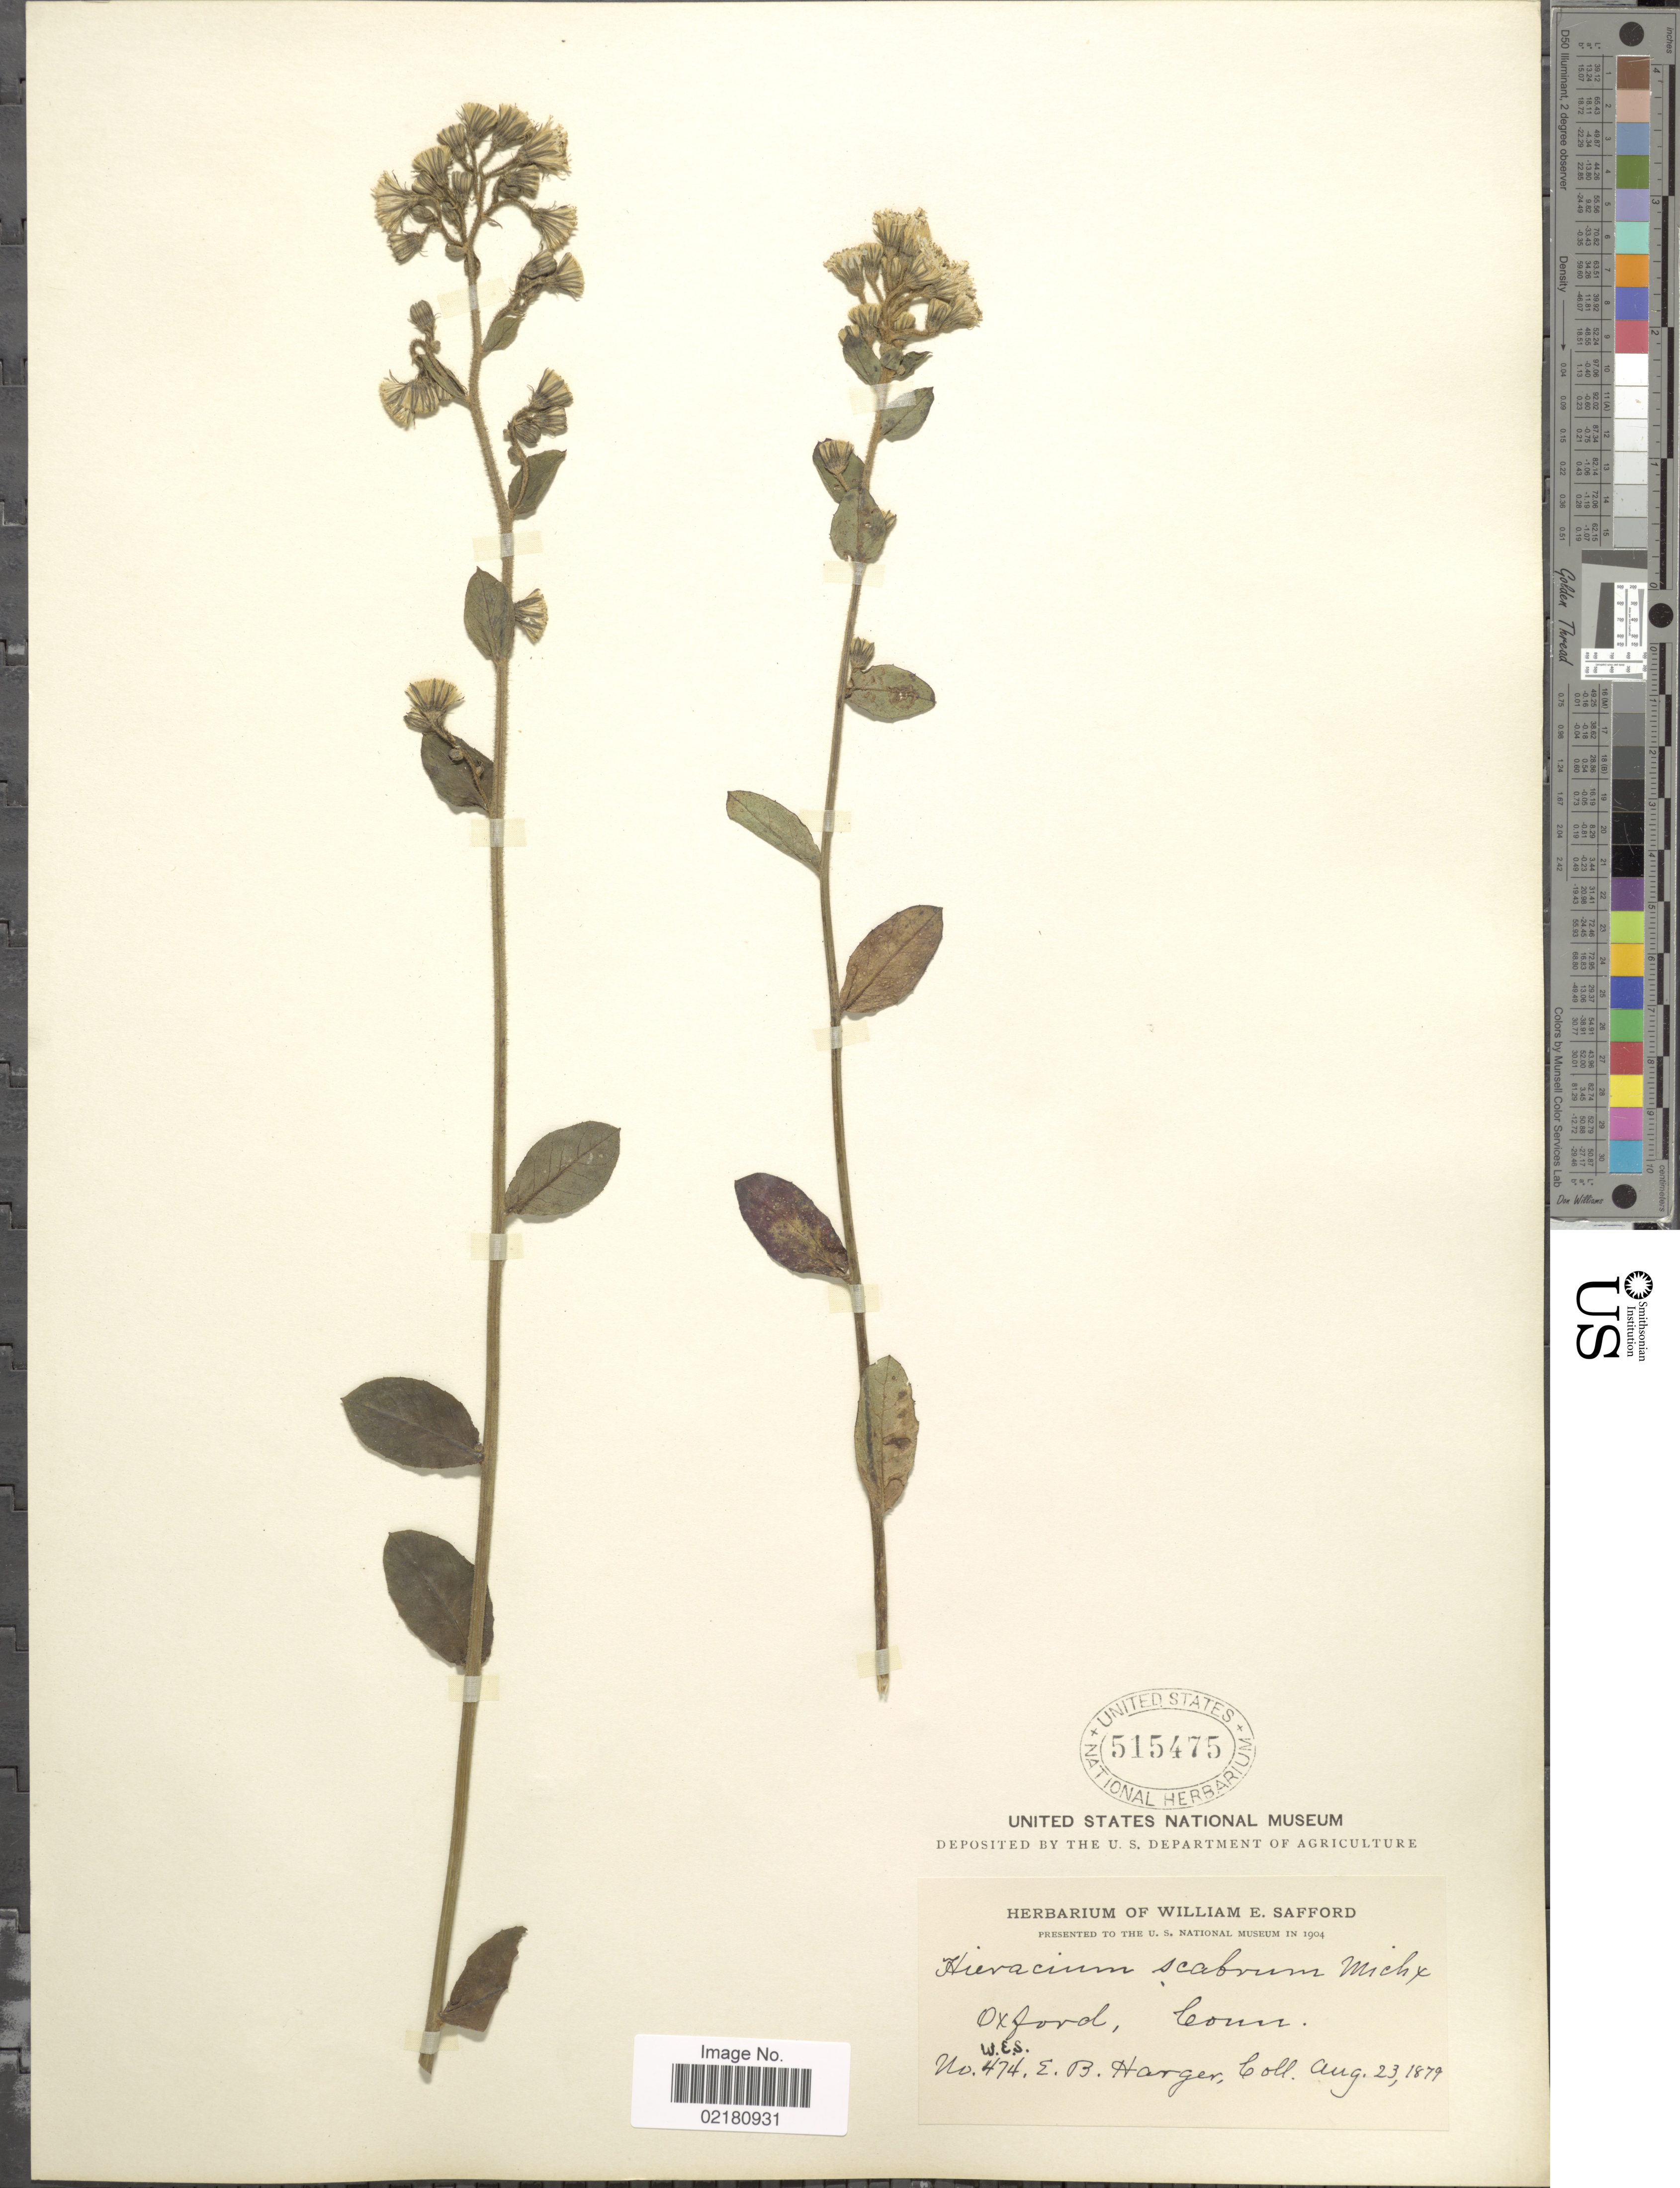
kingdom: Plantae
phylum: Tracheophyta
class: Magnoliopsida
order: Asterales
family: Asteraceae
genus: Pilosella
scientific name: Pilosella verruculata subsp. verruculata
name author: (Link) Soják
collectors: E. B. Harger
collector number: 474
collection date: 1879-08-23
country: United States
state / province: Connecticut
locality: Oxford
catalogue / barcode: US 515475